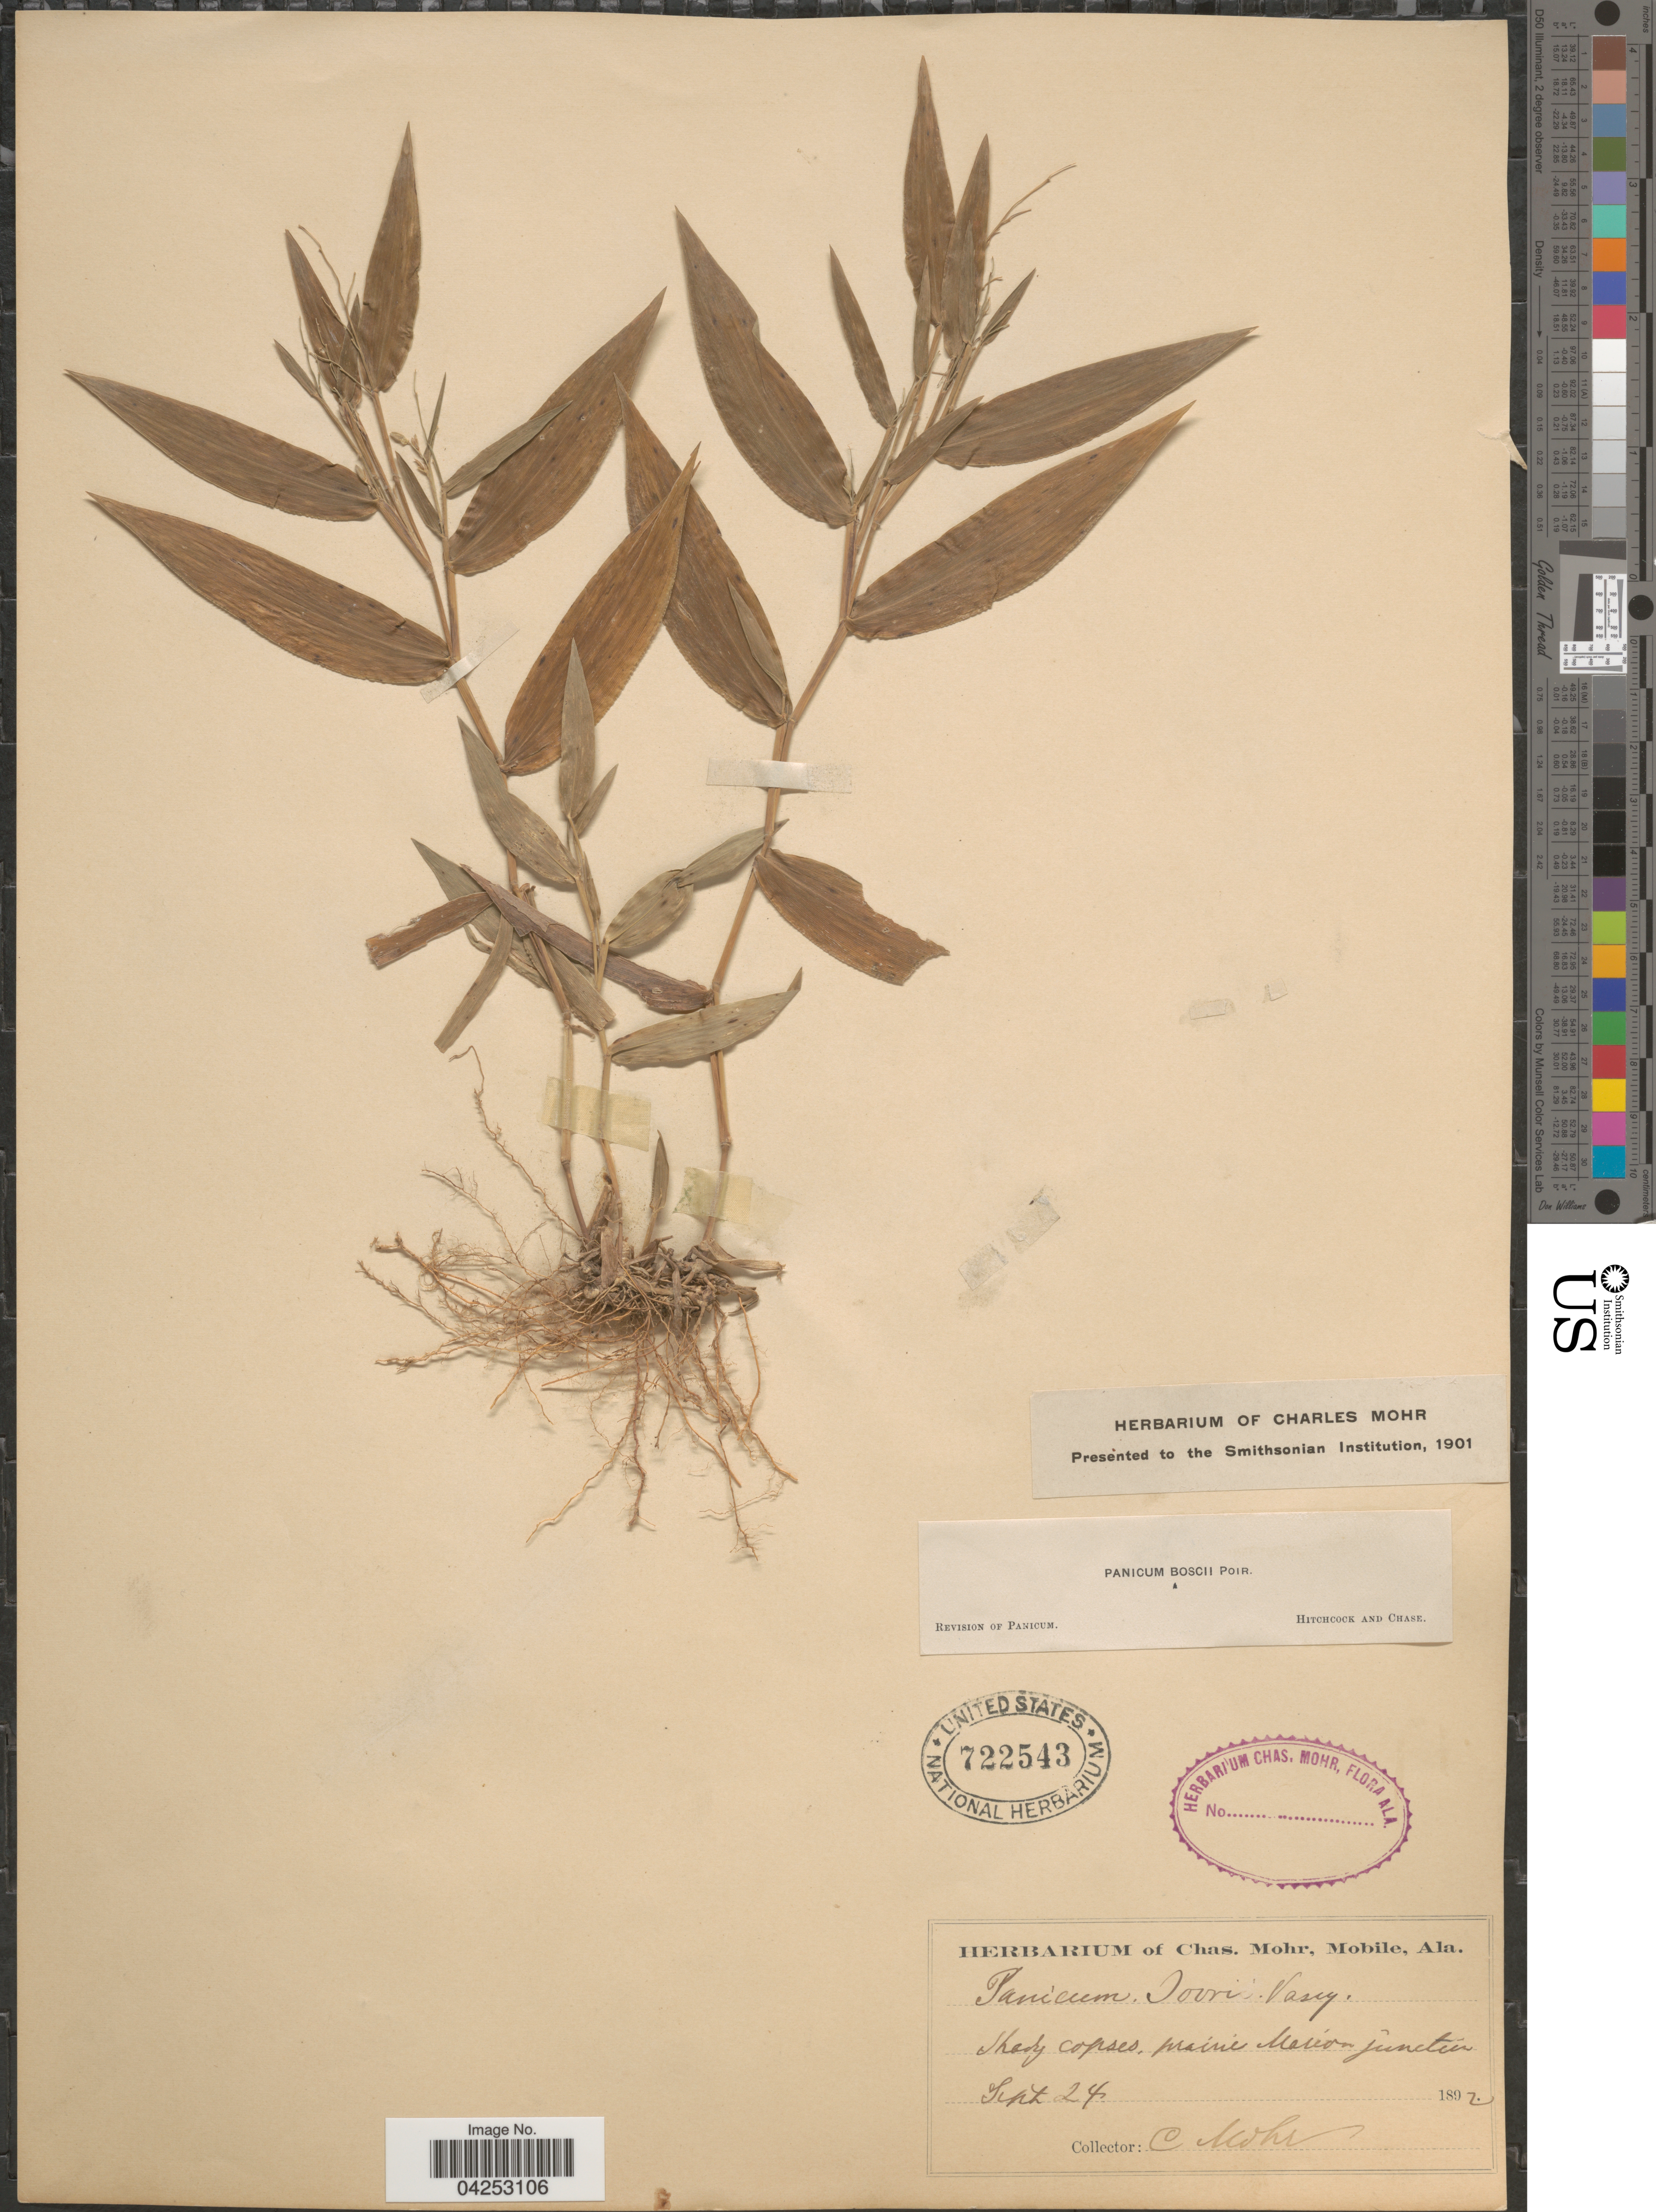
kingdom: Plantae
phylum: Tracheophyta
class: Liliopsida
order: Poales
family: Poaceae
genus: Dichanthelium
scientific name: Dichanthelium boscii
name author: (Poir.) Gould & C.A. Clark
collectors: Mohr, C. T. (herbarium)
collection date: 1892-09-24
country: United States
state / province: Alabama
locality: Prairie Marion junction.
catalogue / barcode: US 722543